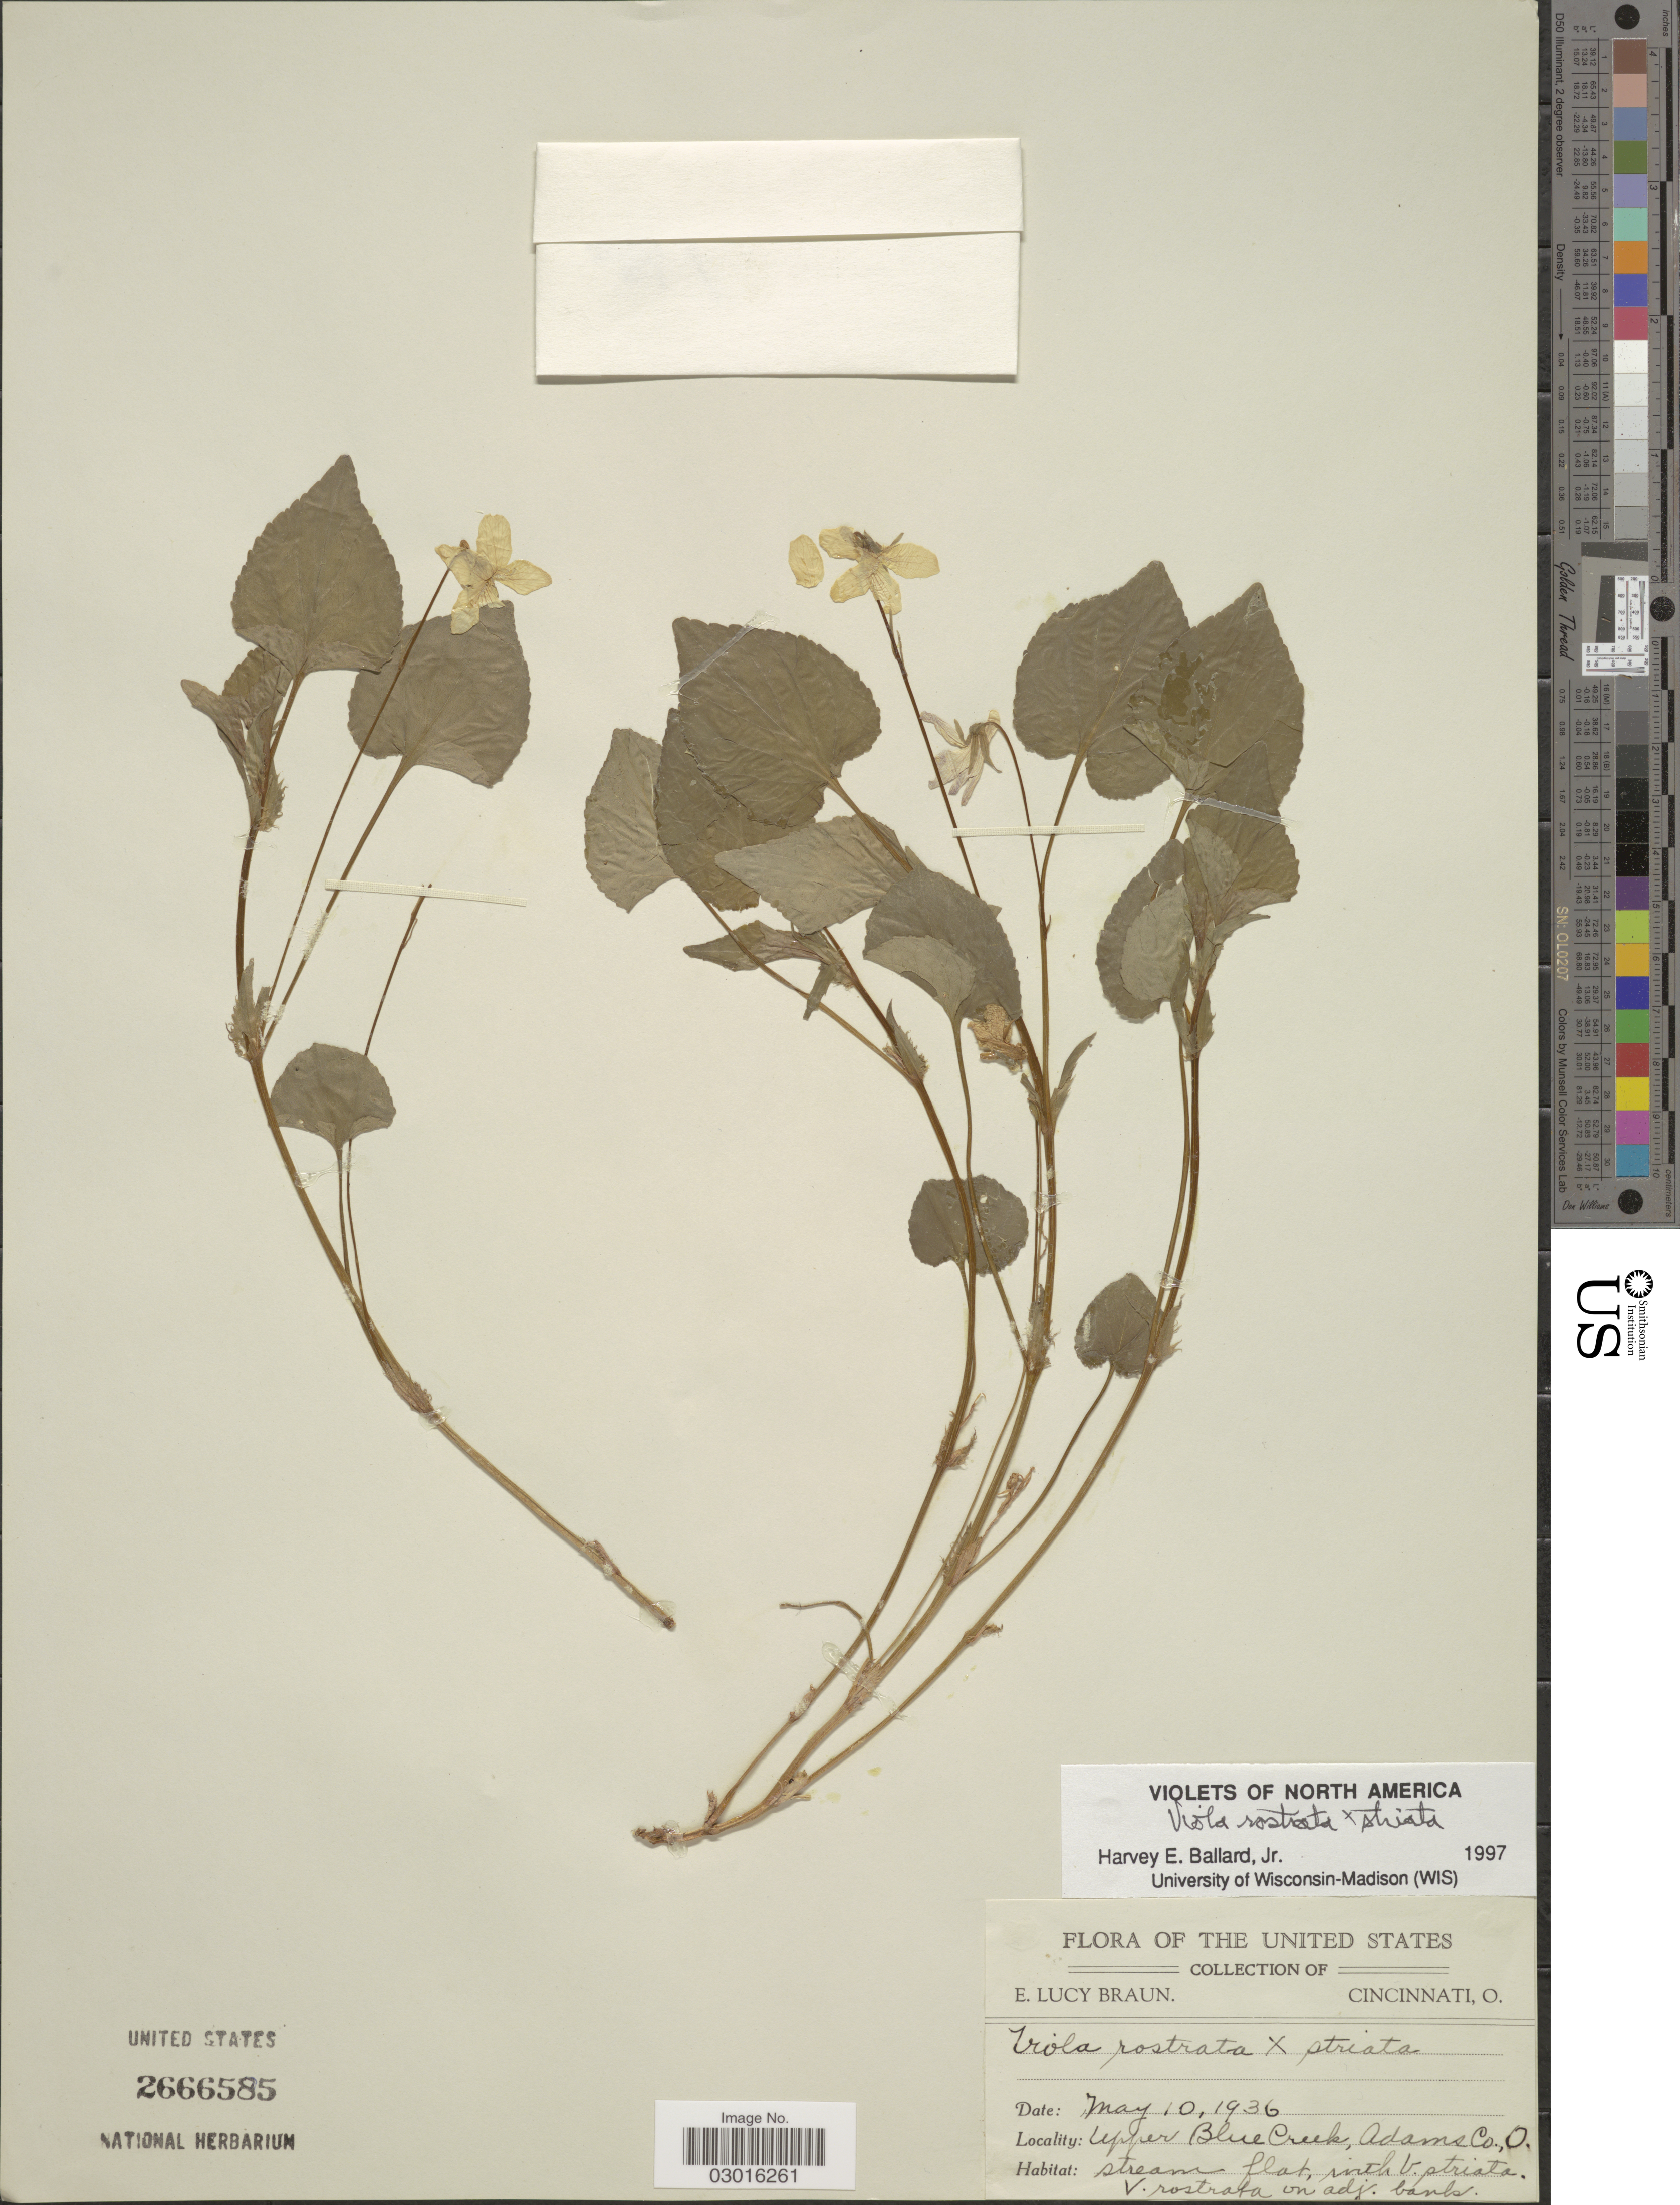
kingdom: Plantae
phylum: Tracheophyta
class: Magnoliopsida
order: Malpighiales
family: Violaceae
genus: Viola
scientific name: Viola rostrata x V. striata Aiton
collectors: E. L. Braun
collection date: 1936-05-10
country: United States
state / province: Ohio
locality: Upper Blue Creek, Adams Co.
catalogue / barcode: US 2666585